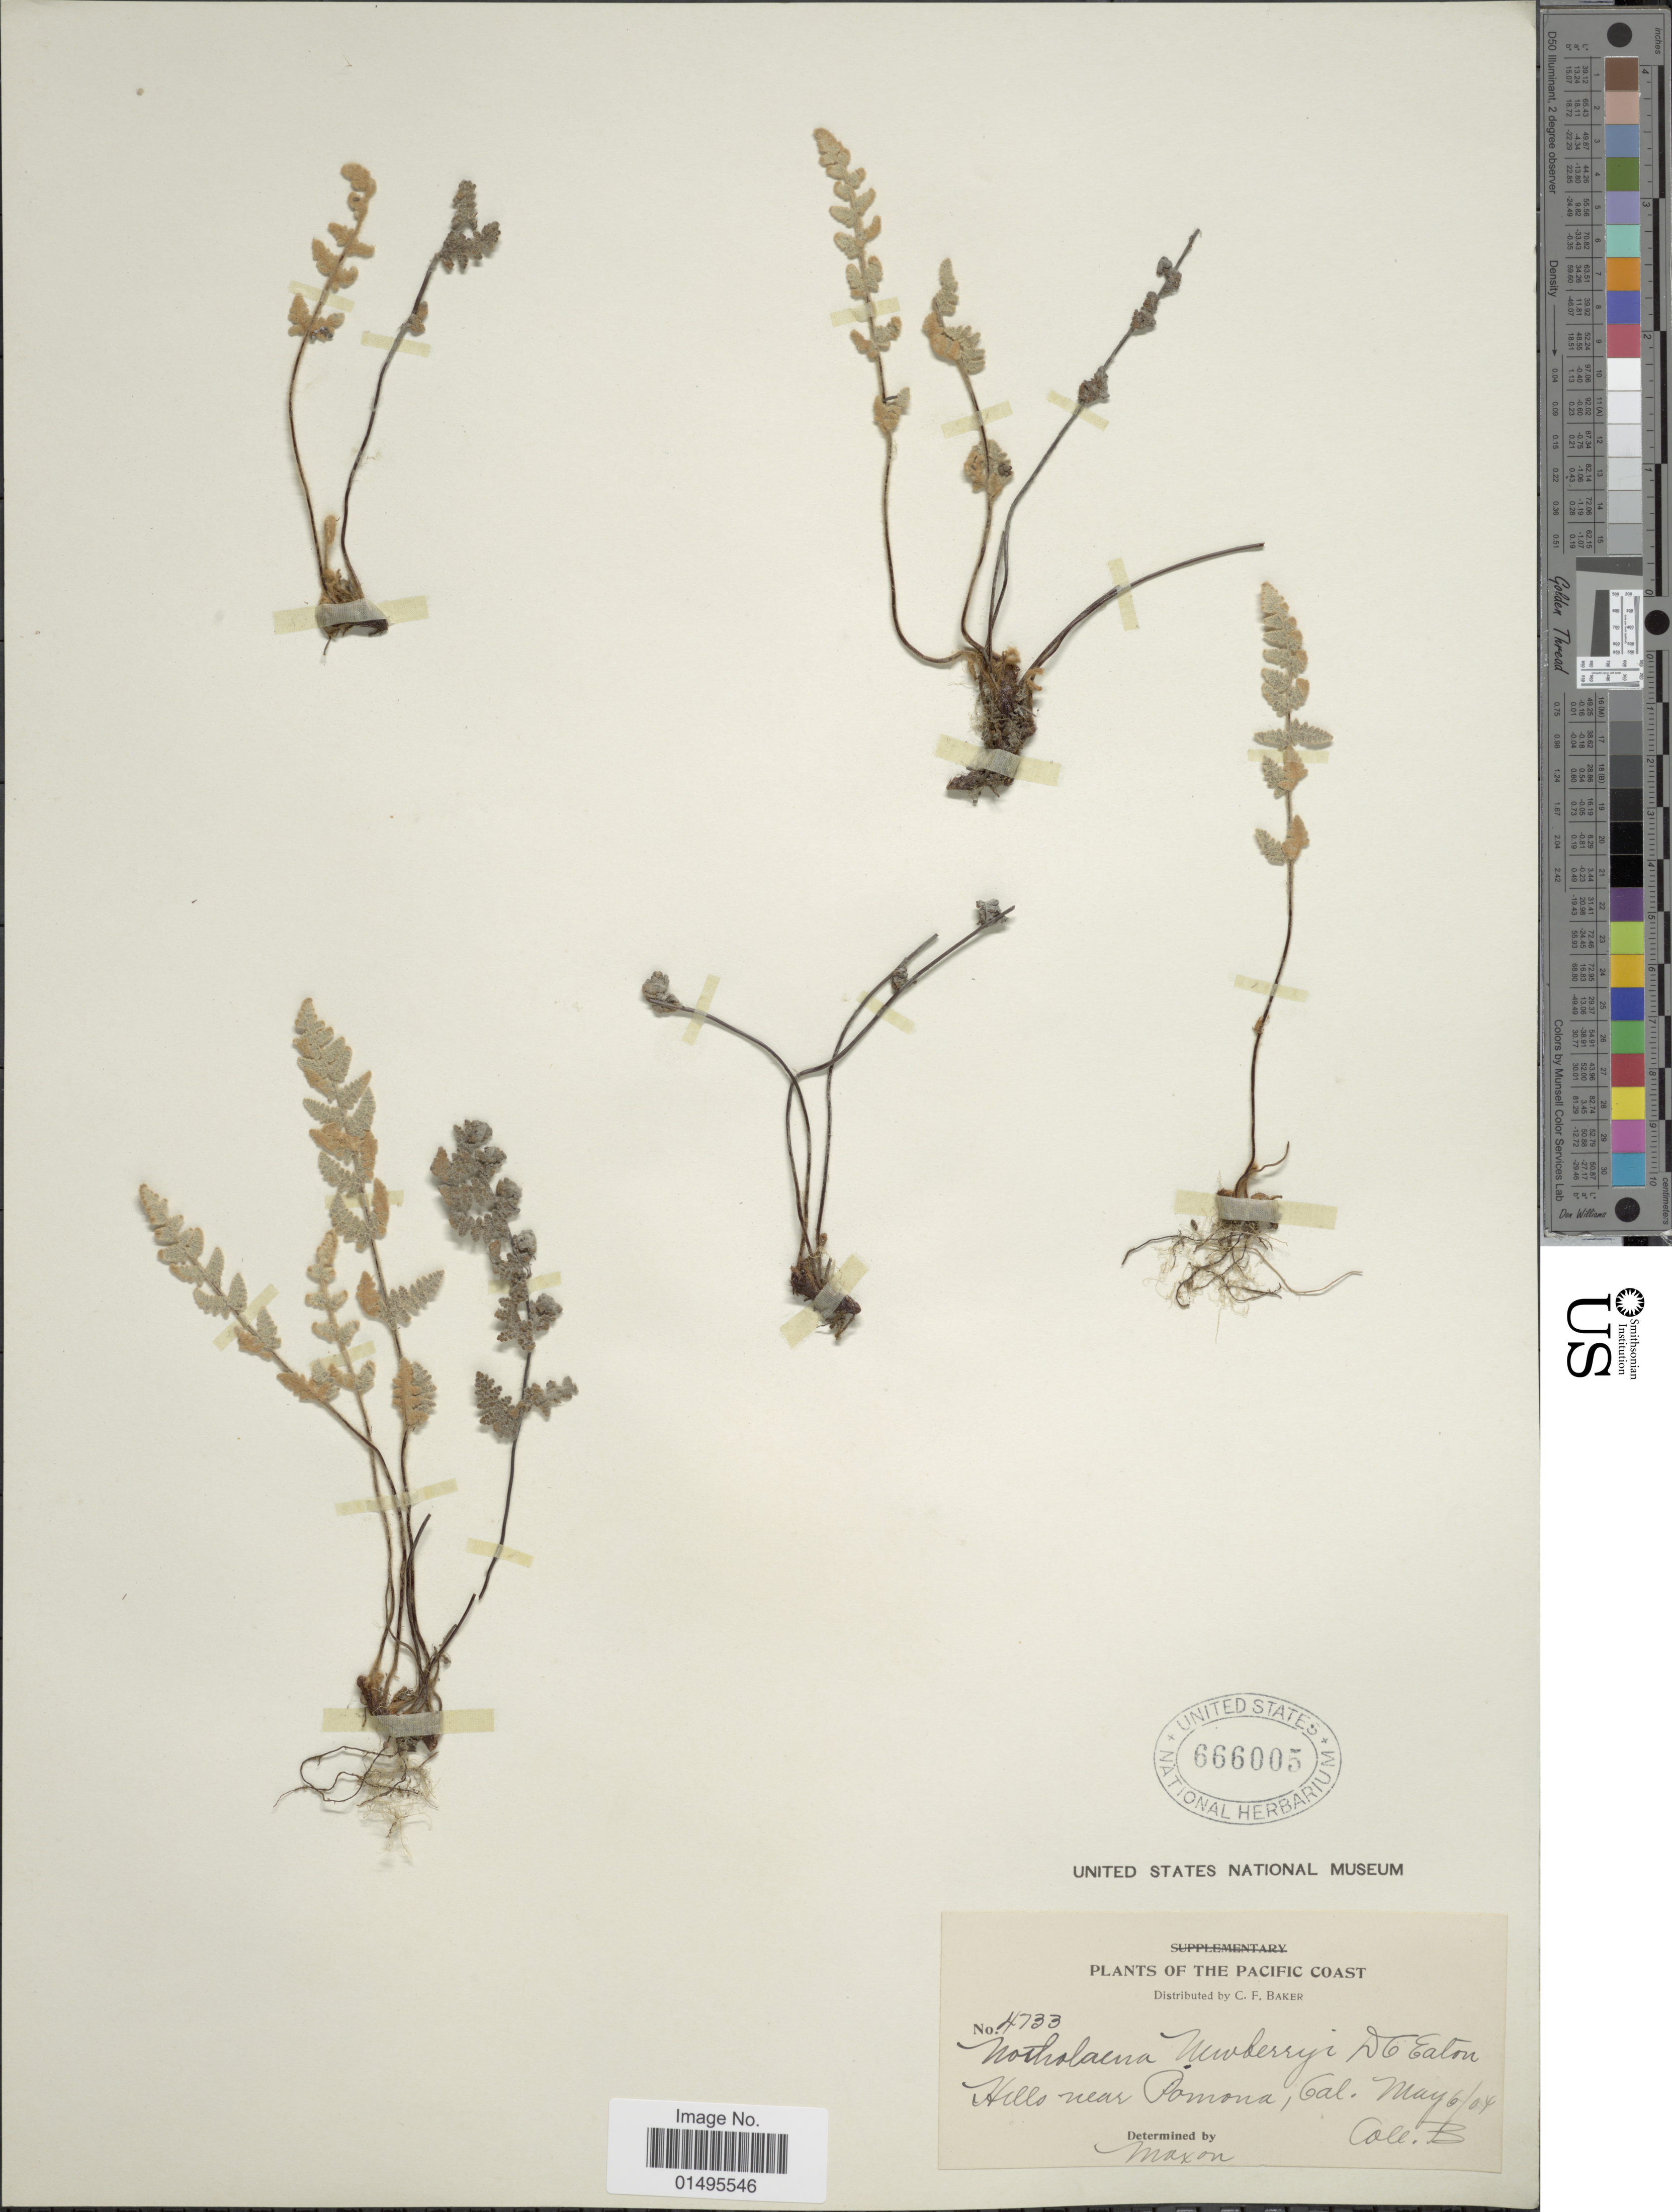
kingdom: Plantae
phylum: Tracheophyta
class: Polypodiopsida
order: Polypodiales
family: Pteridaceae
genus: Notholaena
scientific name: Notholaena newberryi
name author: D.C. Eaton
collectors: B.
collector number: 4733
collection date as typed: Transcribed d/m/y: 6/5/4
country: United States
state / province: California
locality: Pacific Coast, Hills near Pomona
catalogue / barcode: US 666005